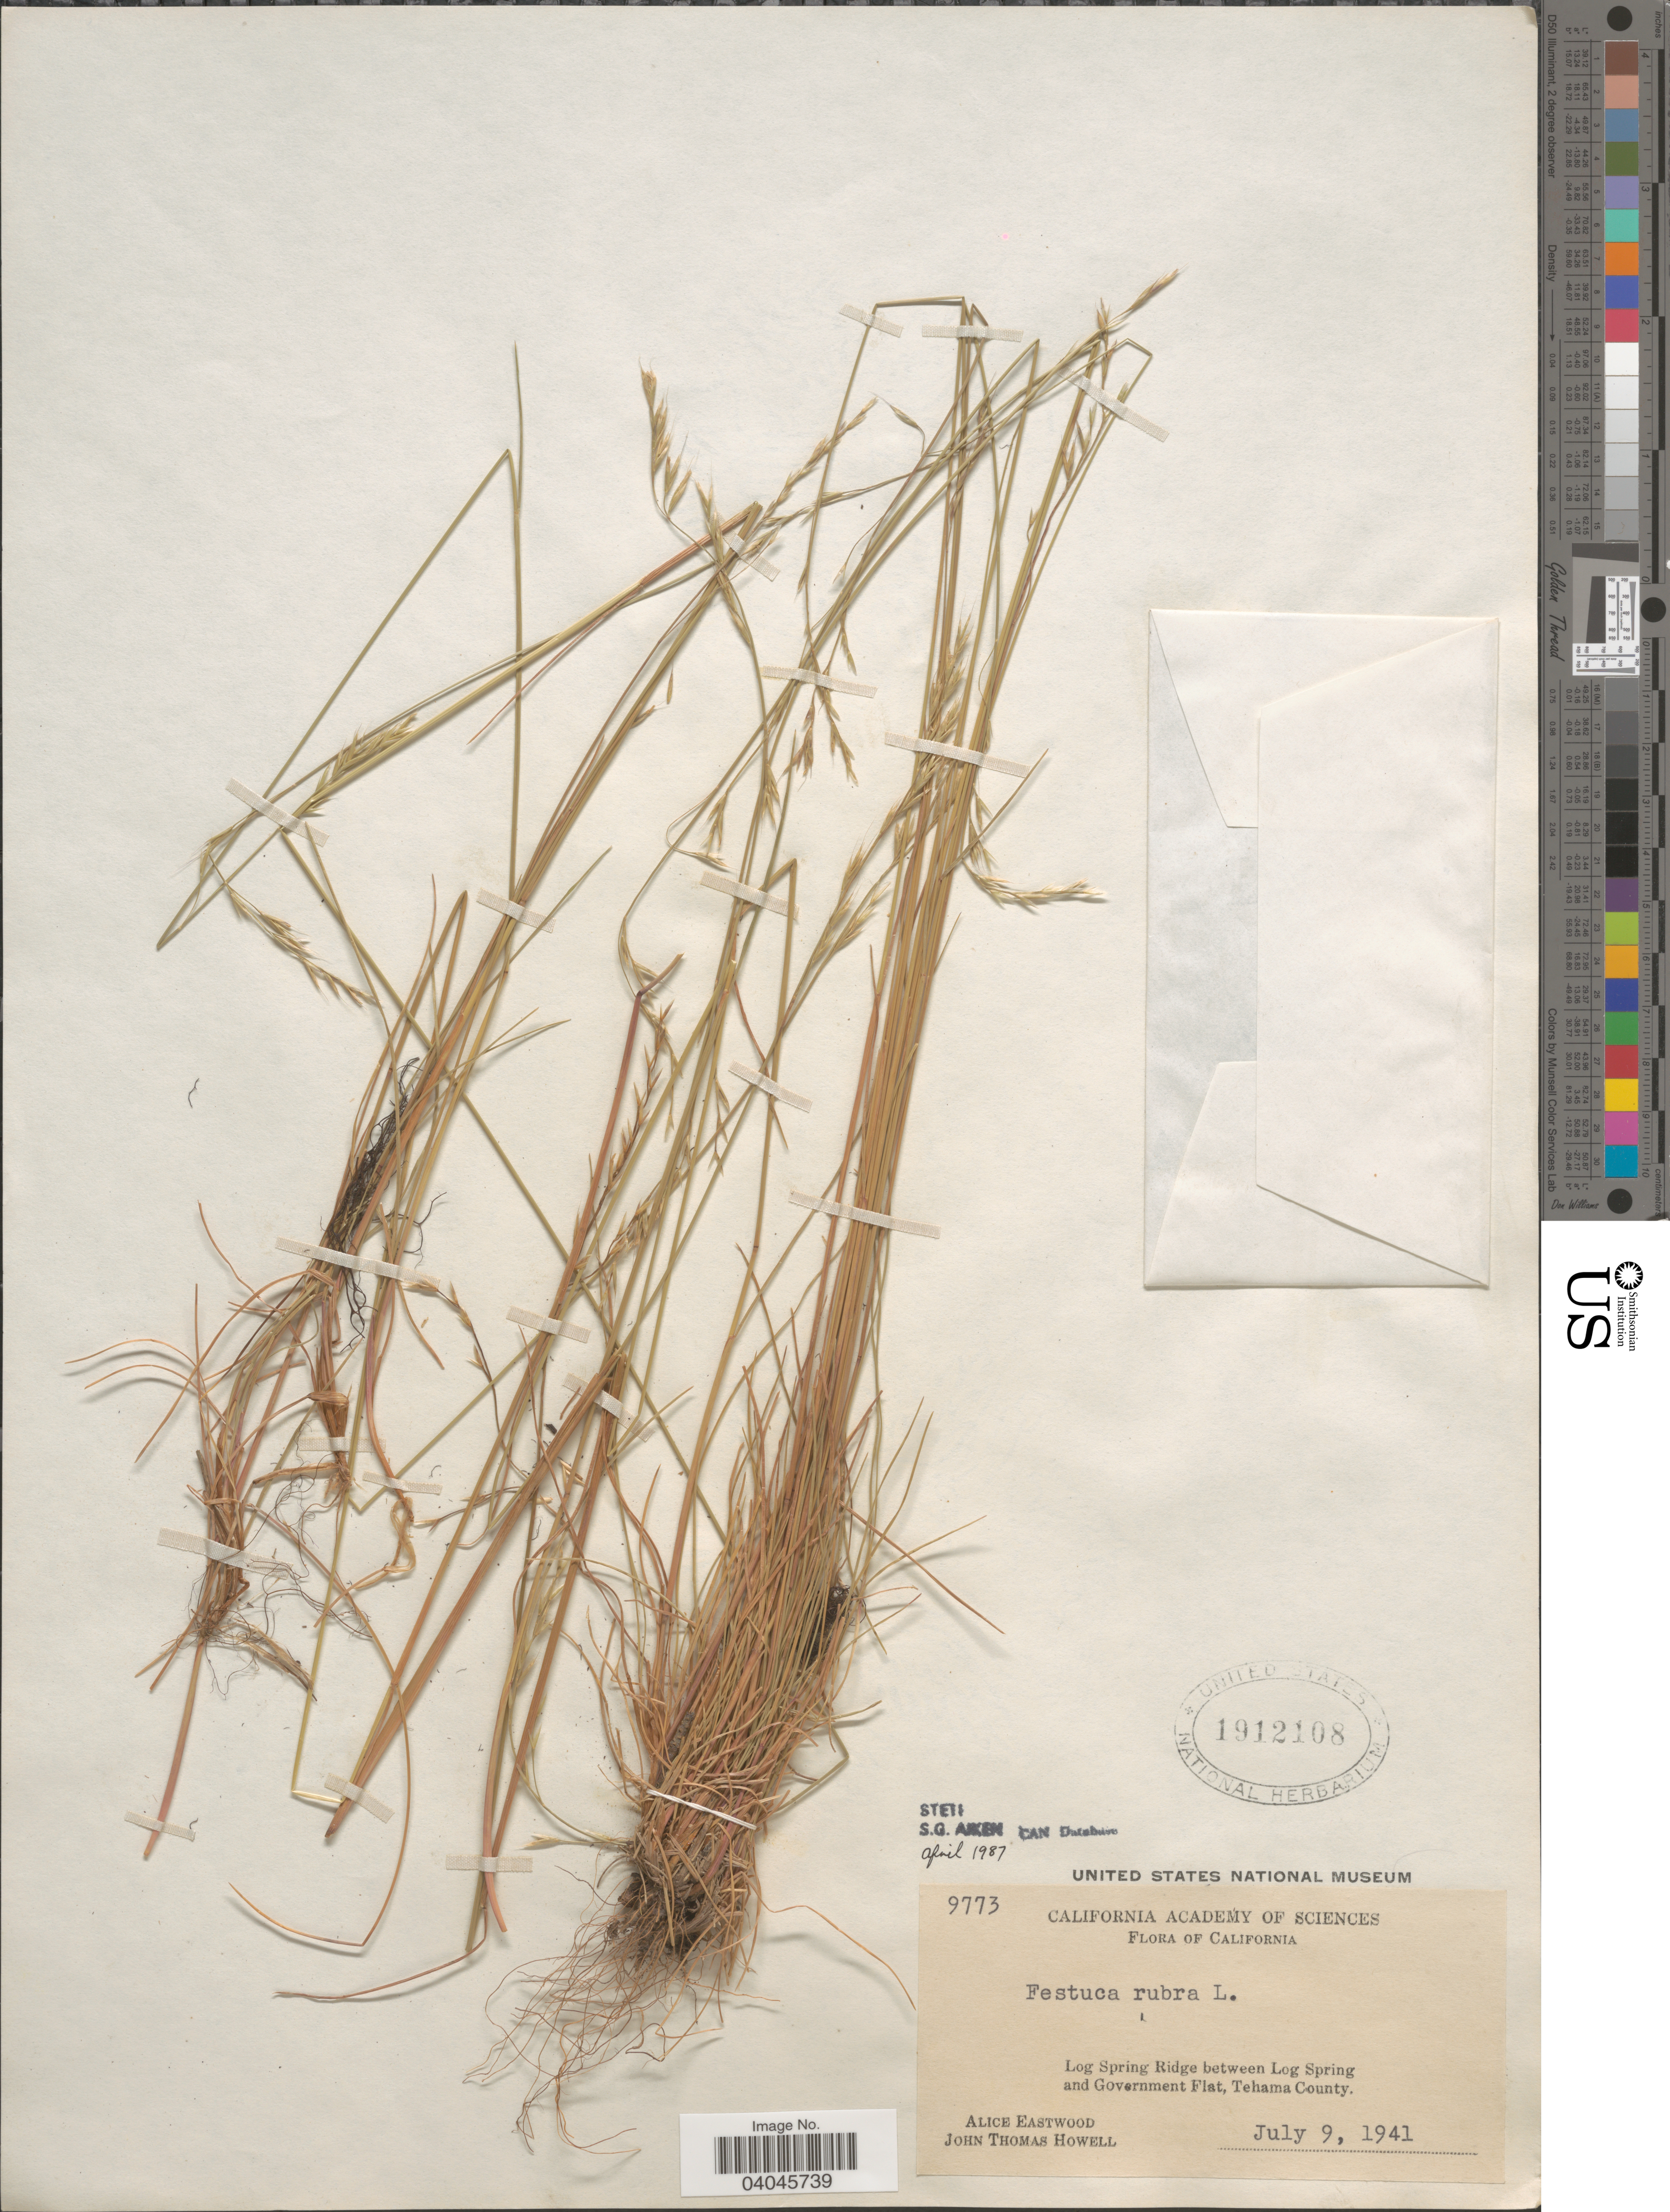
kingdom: Plantae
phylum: Tracheophyta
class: Liliopsida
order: Poales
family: Poaceae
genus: Festuca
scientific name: Festuca rubra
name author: L.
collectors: A. Eastwood & J. T. Howell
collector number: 9773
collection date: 1941-07-09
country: United States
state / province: California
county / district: Tehama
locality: Log Spring Ridge between Log Spring and Government Flat, Tehama County.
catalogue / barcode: US 1912108